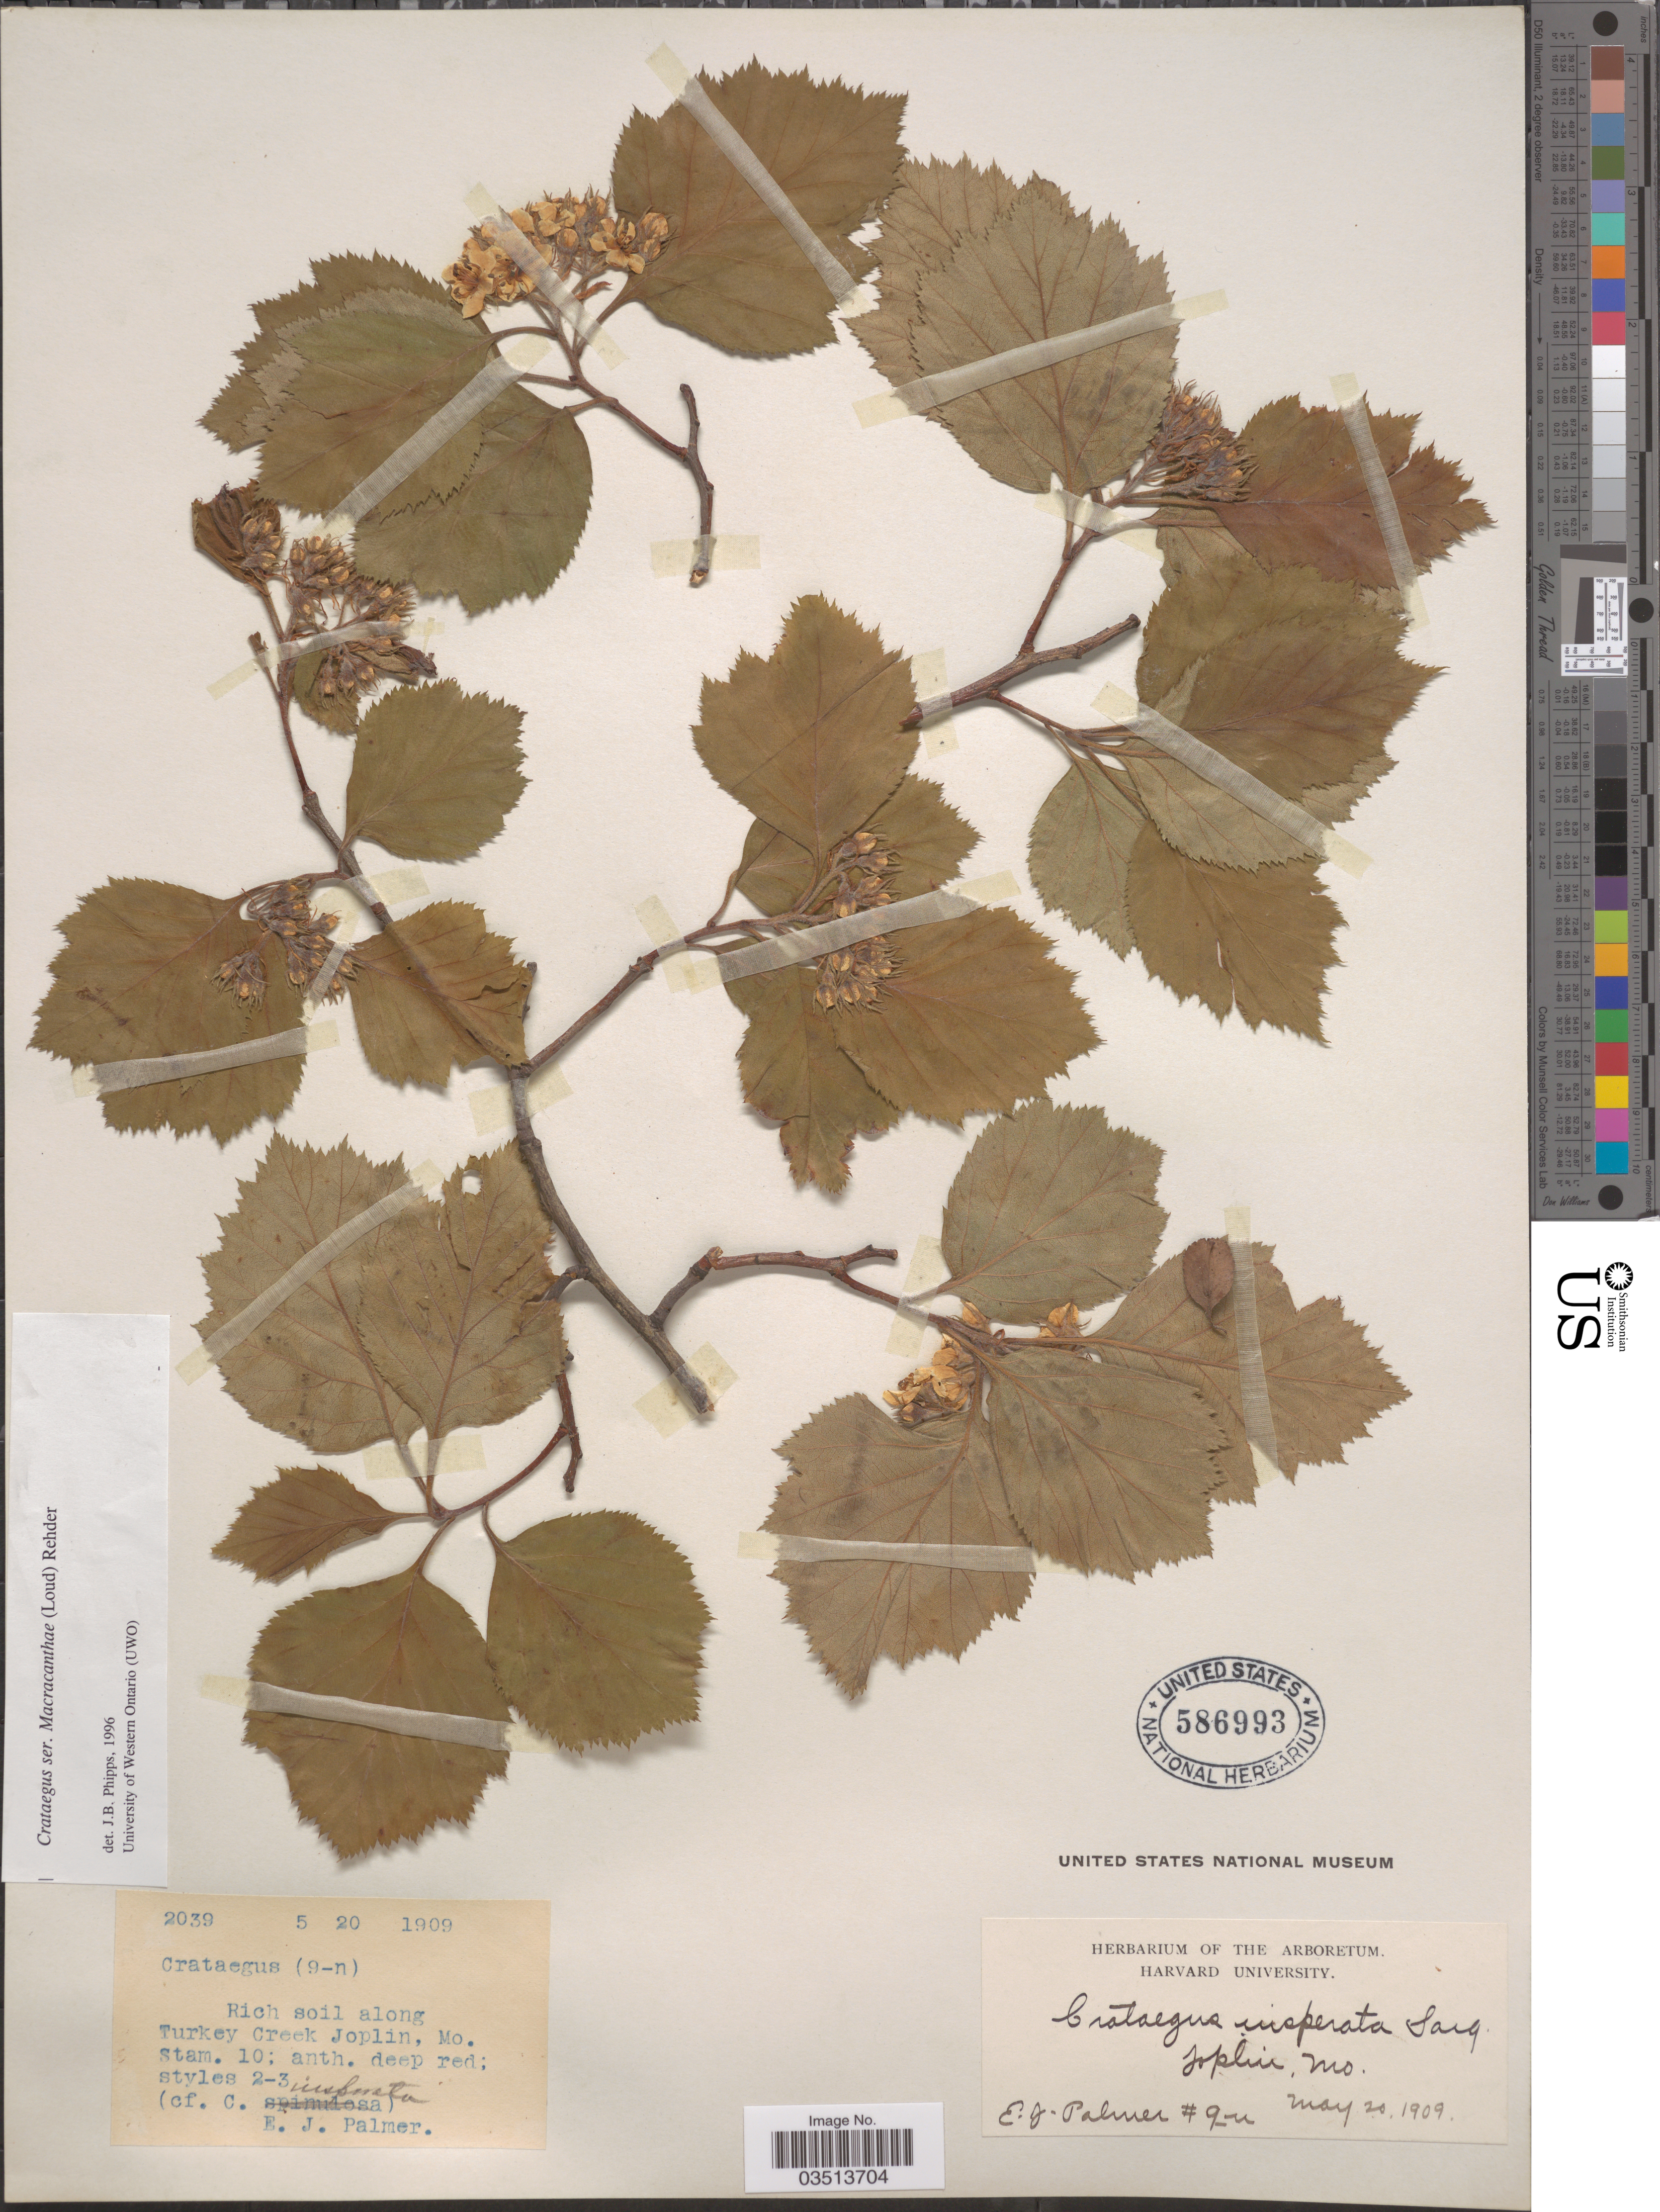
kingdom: Plantae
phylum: Tracheophyta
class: Magnoliopsida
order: Rosales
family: Rosaceae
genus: Crataegus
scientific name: Crataegus calpodendron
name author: (Ehrh.) Medik.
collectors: E. J. Palmer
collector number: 2039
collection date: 1909-05-20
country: United States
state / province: Missouri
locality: Rich soil along Turkey Creek Joplin.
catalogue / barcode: US 586993